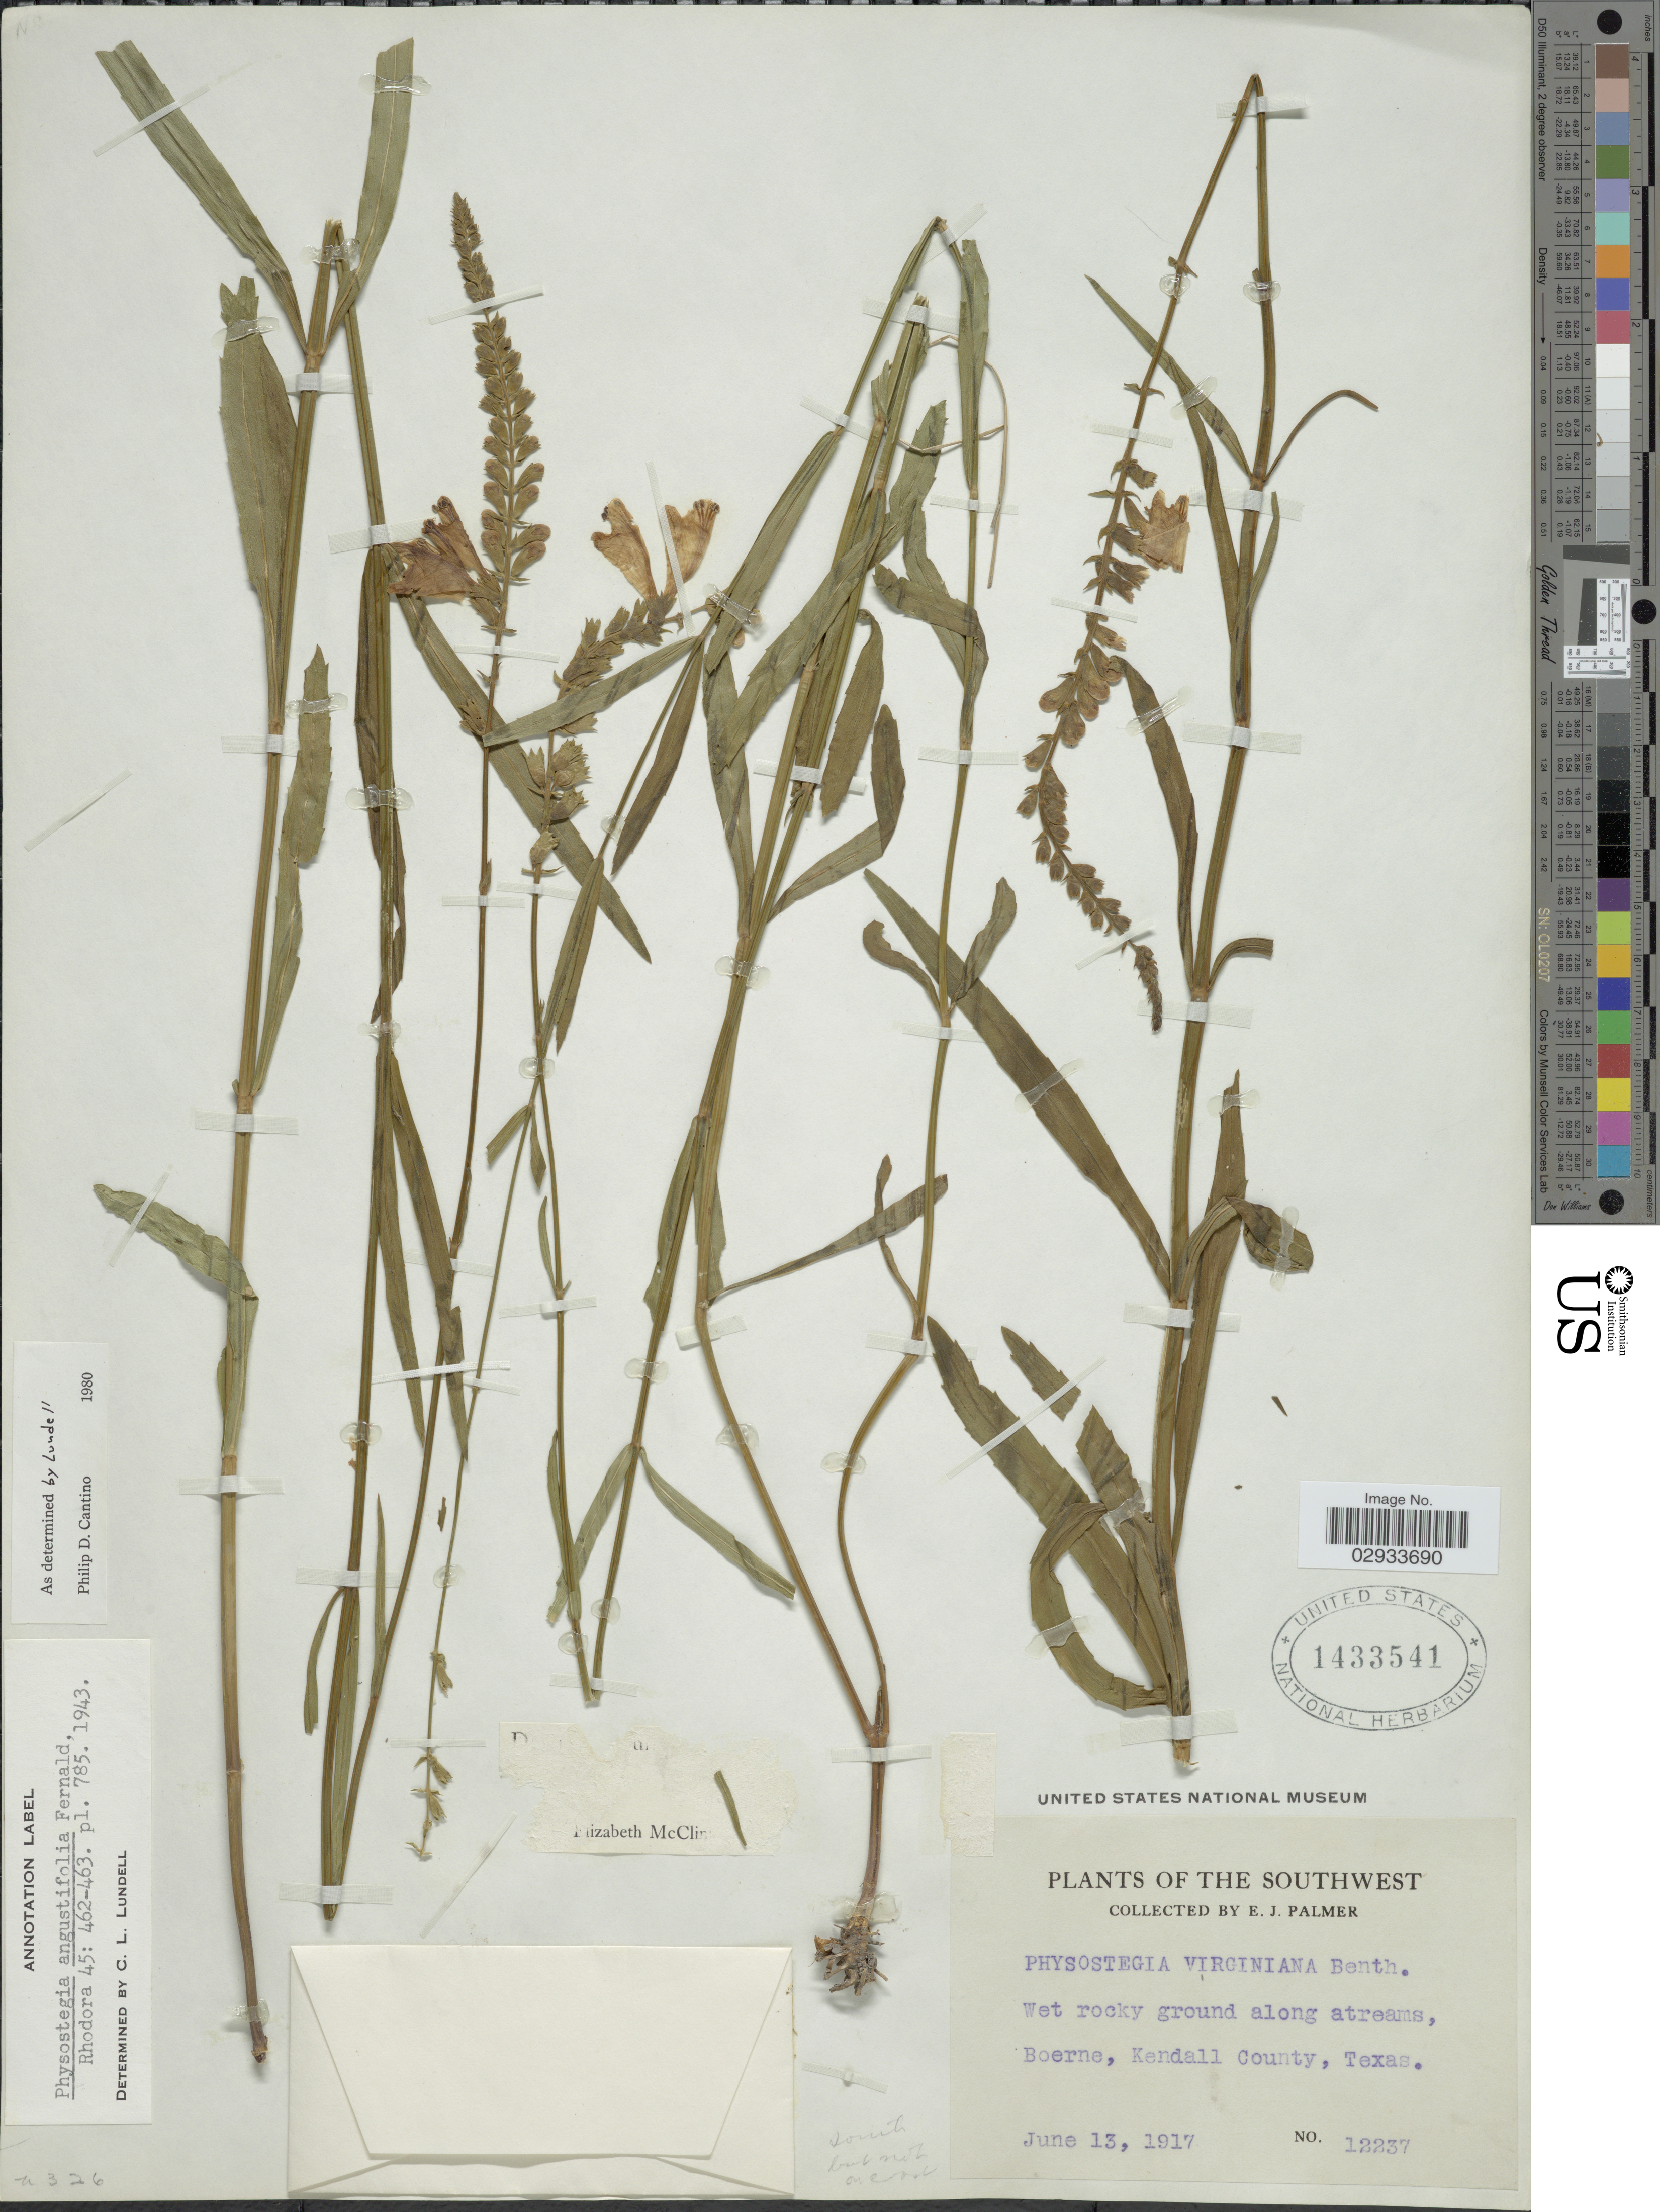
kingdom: Plantae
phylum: Tracheophyta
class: Magnoliopsida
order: Lamiales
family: Lamiaceae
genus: Physostegia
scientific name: Physostegia angustifolia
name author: Fernald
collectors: E. J. Palmer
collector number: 12237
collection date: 1917-06-13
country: United States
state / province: Texas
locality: The Southwest, Boerne, Kendall County, Texas.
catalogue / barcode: US 1433541